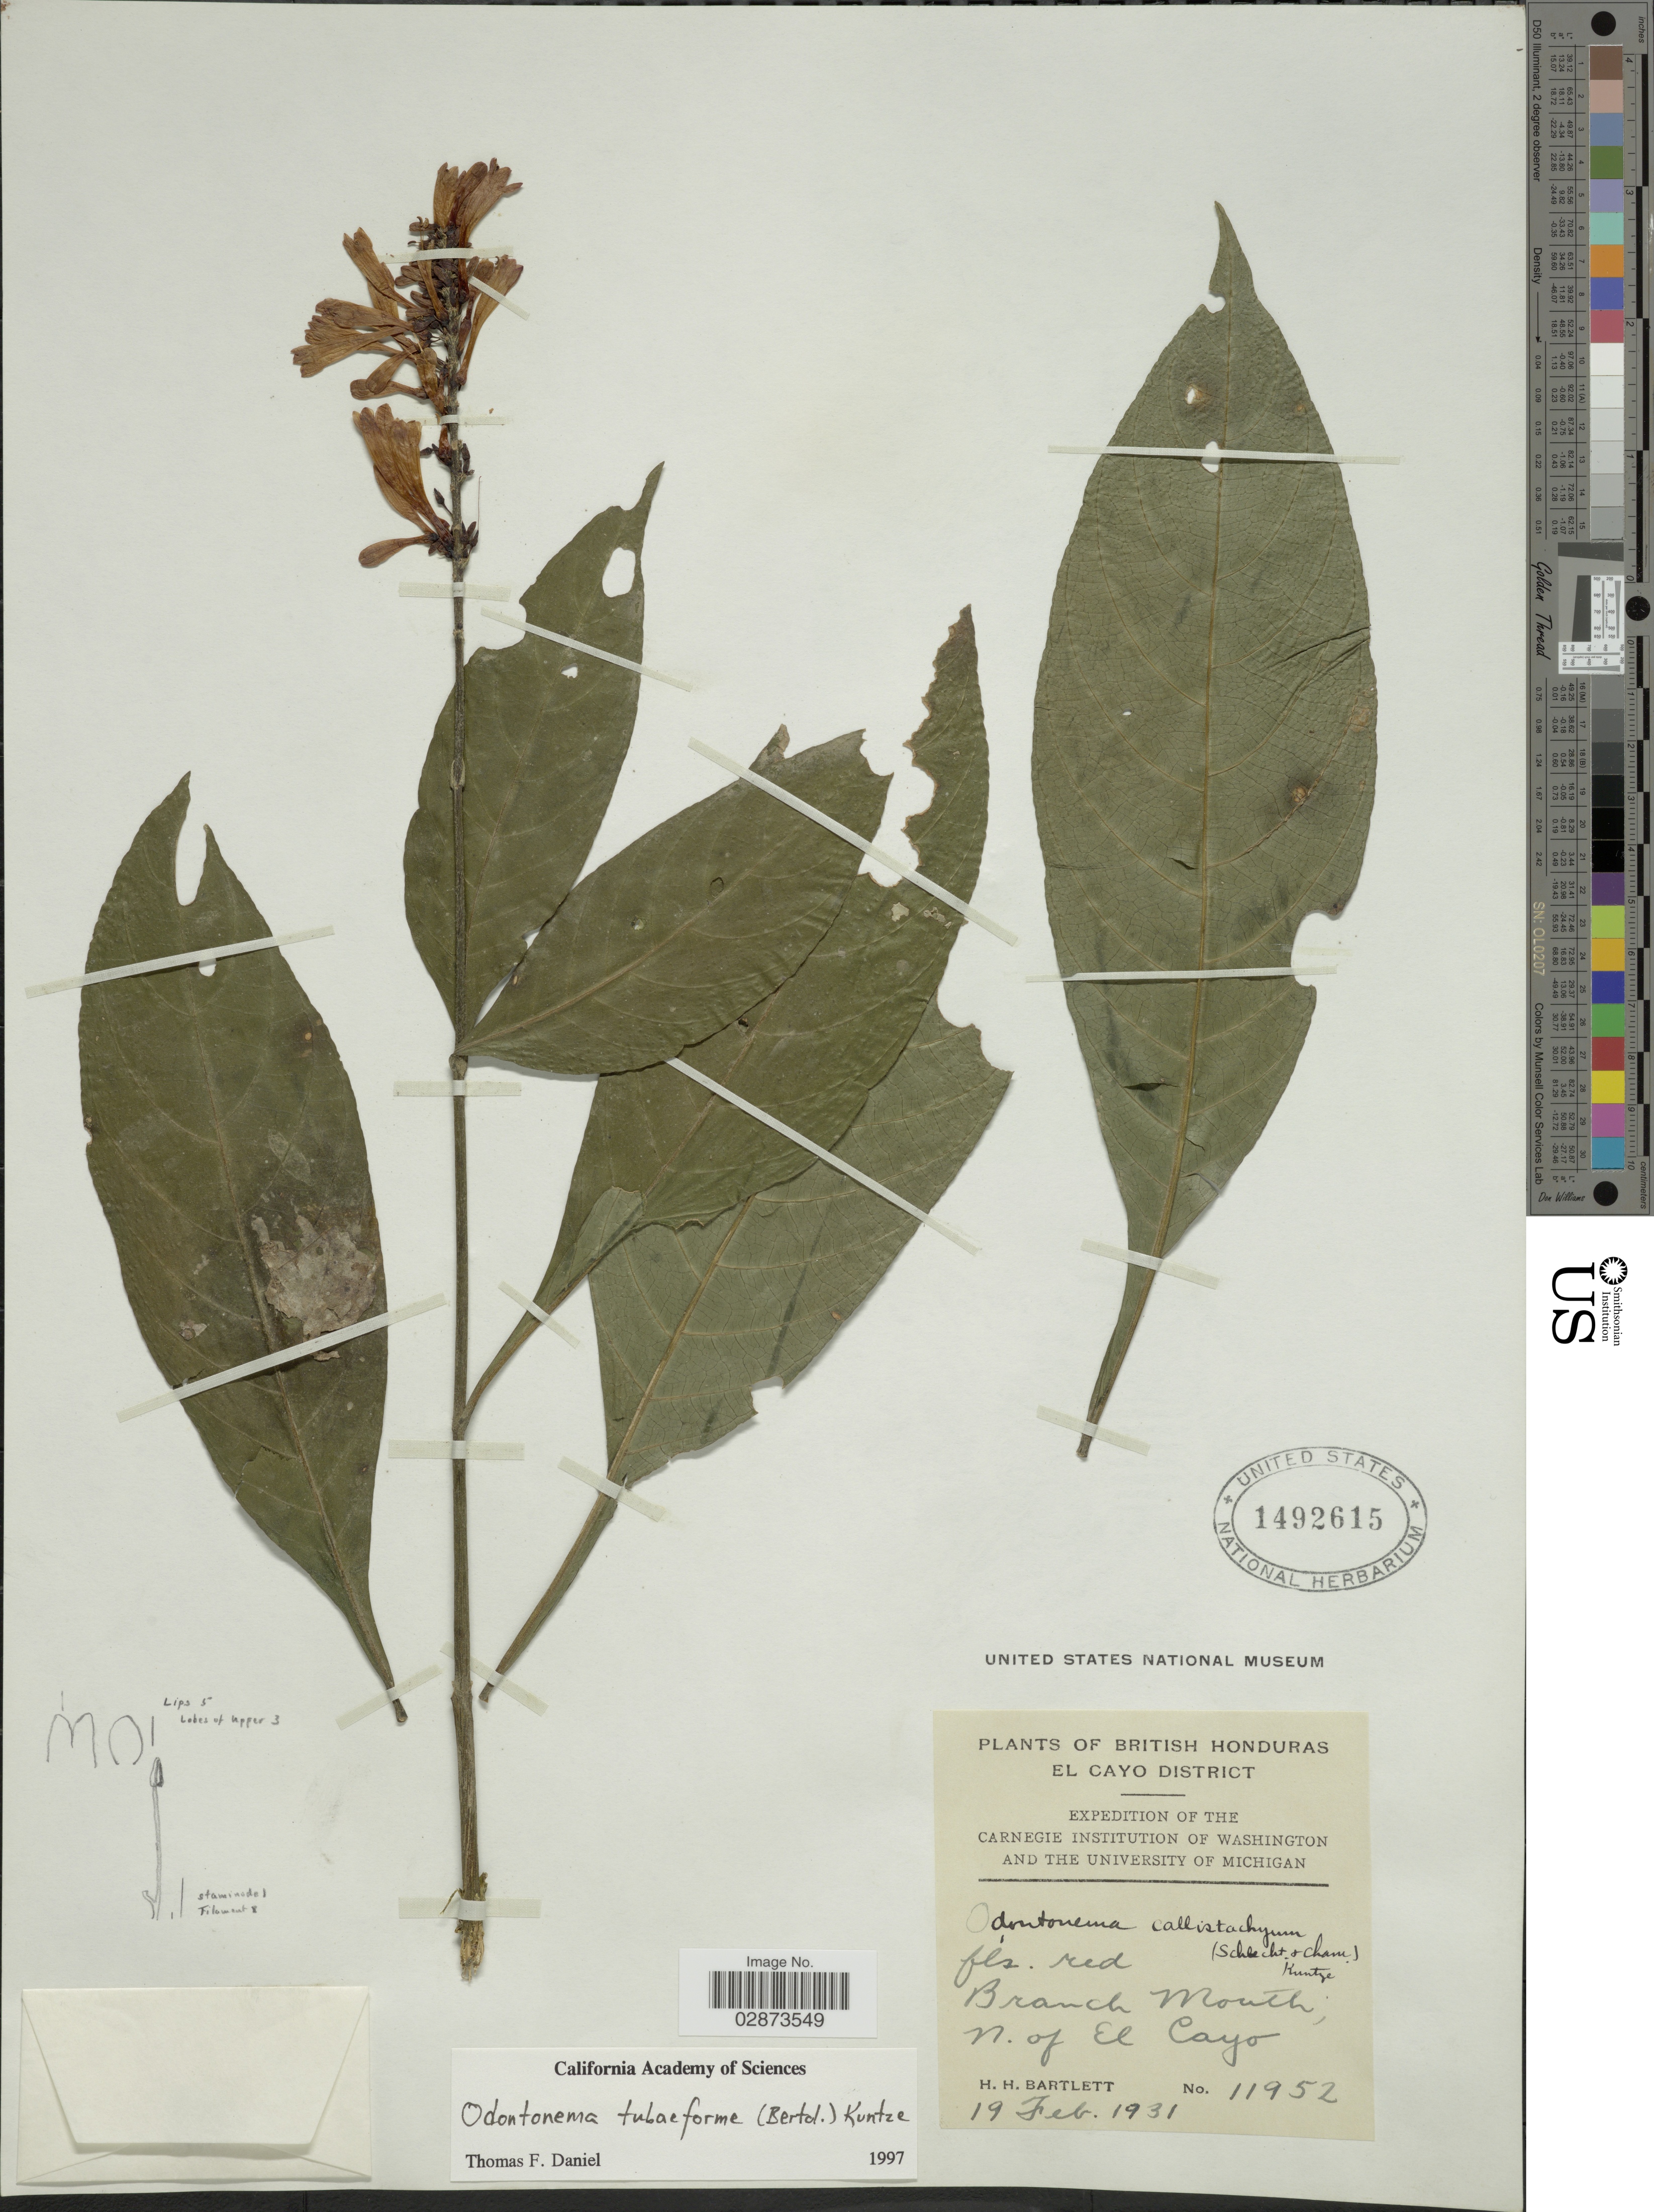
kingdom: Plantae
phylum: Tracheophyta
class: Magnoliopsida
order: Lamiales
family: Acanthaceae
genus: Odontonema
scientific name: Odontonema tubaeforme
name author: (Bertol.) Kuntze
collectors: H. H. Bartlett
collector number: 11952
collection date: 1931-02-19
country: Belize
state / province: Cayo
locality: Branch Mouth, N. of El Cayo, British Honduras, El Cayo District.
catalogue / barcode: US 1492615